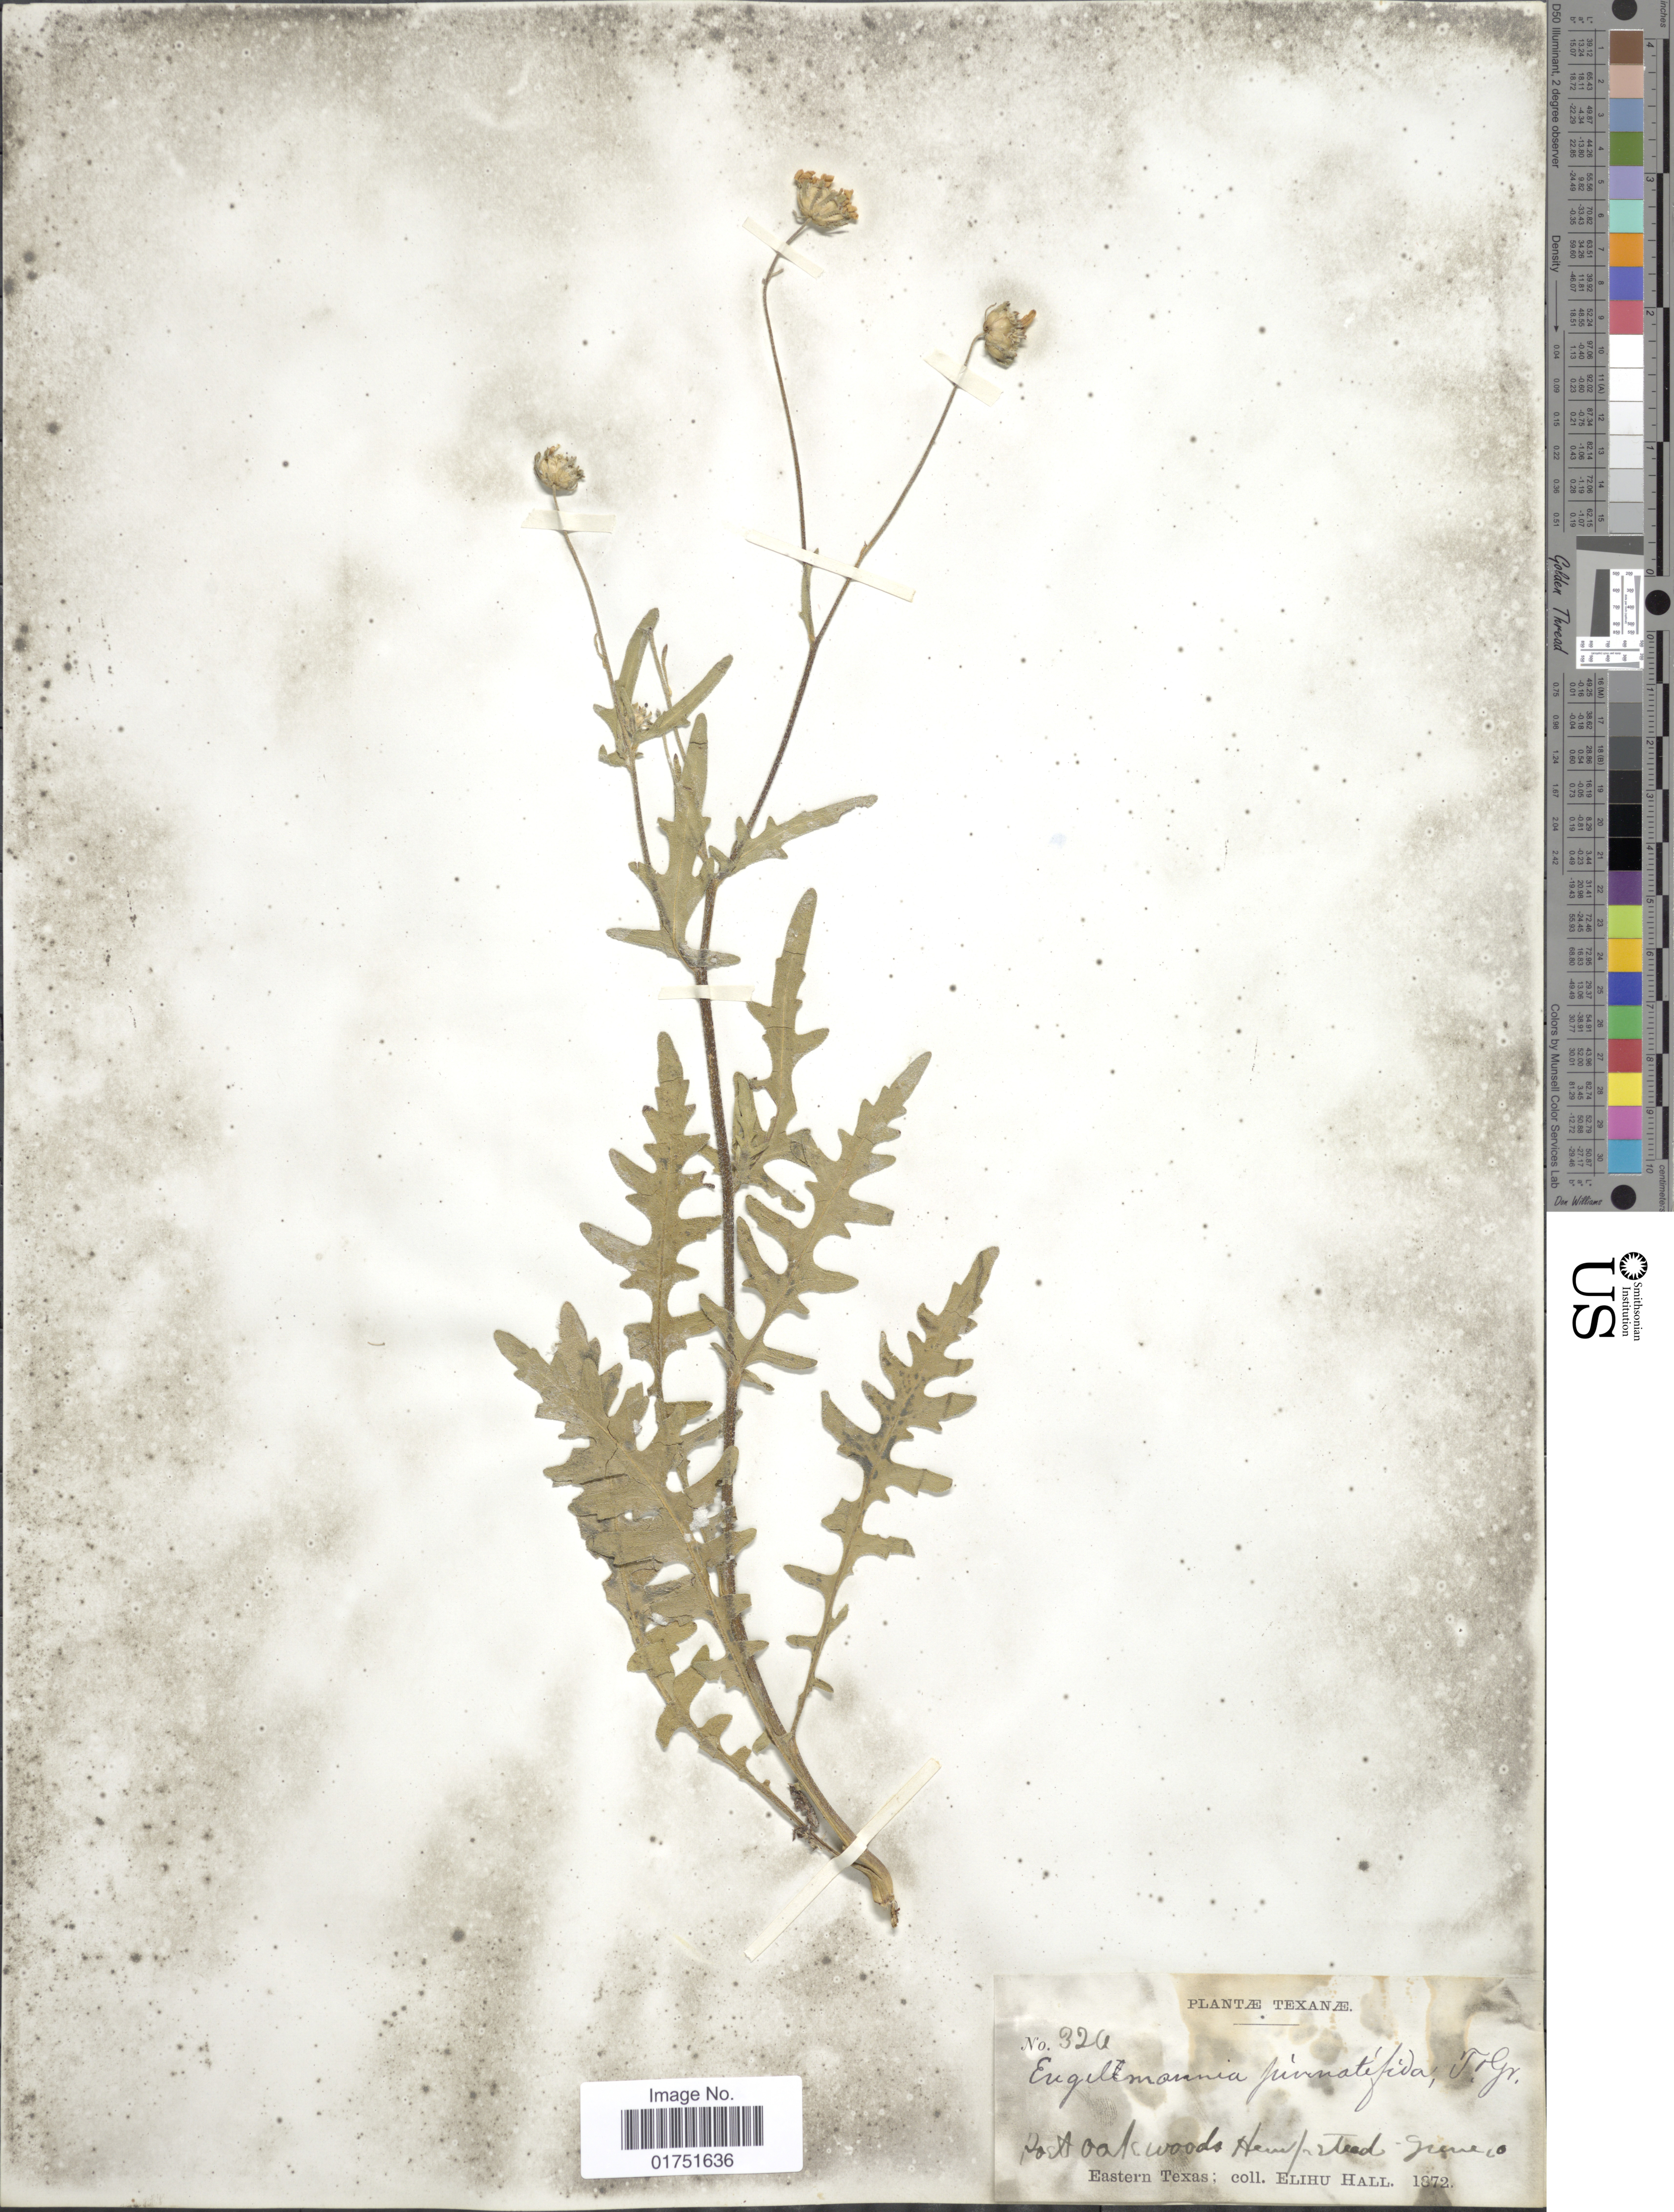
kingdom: Plantae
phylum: Tracheophyta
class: Magnoliopsida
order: Asterales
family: Asteraceae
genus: Engelmannia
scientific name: Engelmannia pinnatifida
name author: Torr. & A. Gray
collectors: E. Hall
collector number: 326*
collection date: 1872-06-10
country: United States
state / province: Texas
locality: Hempstead